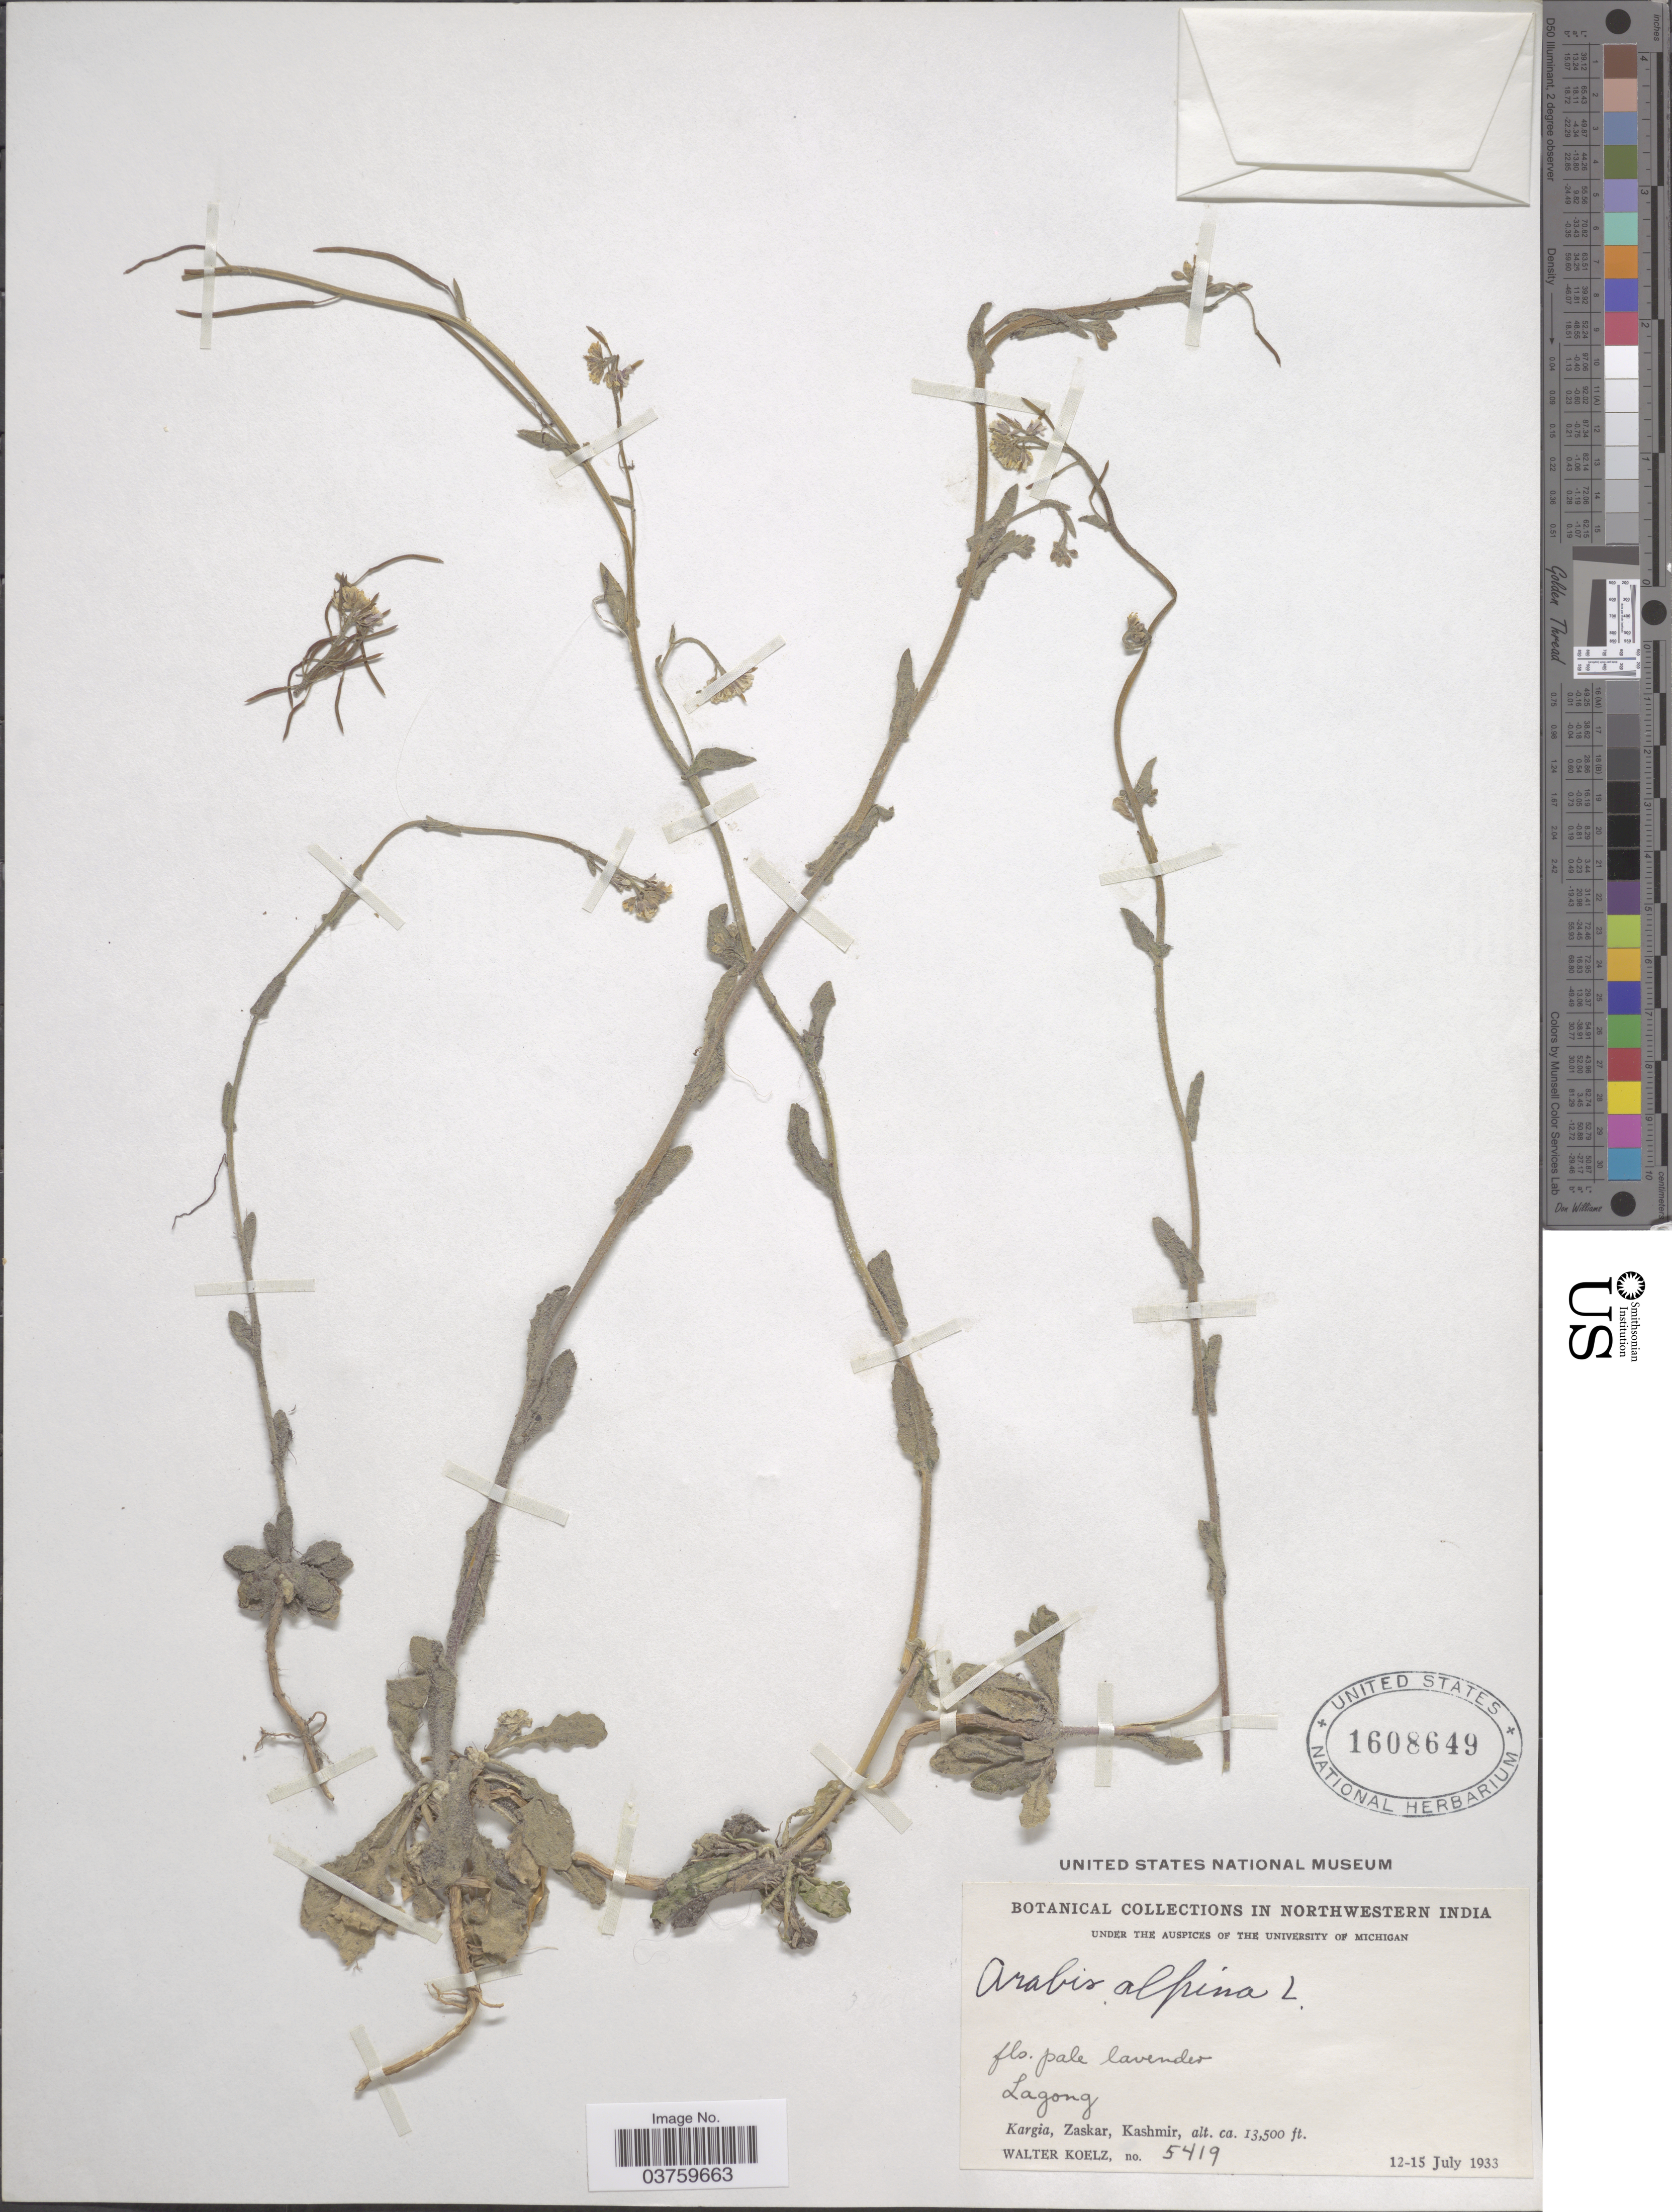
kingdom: Plantae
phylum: Tracheophyta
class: Magnoliopsida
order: Brassicales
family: Brassicaceae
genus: Arabis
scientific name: Arabis alpina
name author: L.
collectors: W. N. Koelz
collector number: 5419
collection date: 1933-07-12/1933-07-15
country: India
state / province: Jammu and Kashmir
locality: Northwestern India. Lagong. Kargia, Zaskar, Kashmir.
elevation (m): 4115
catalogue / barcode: US 1608649